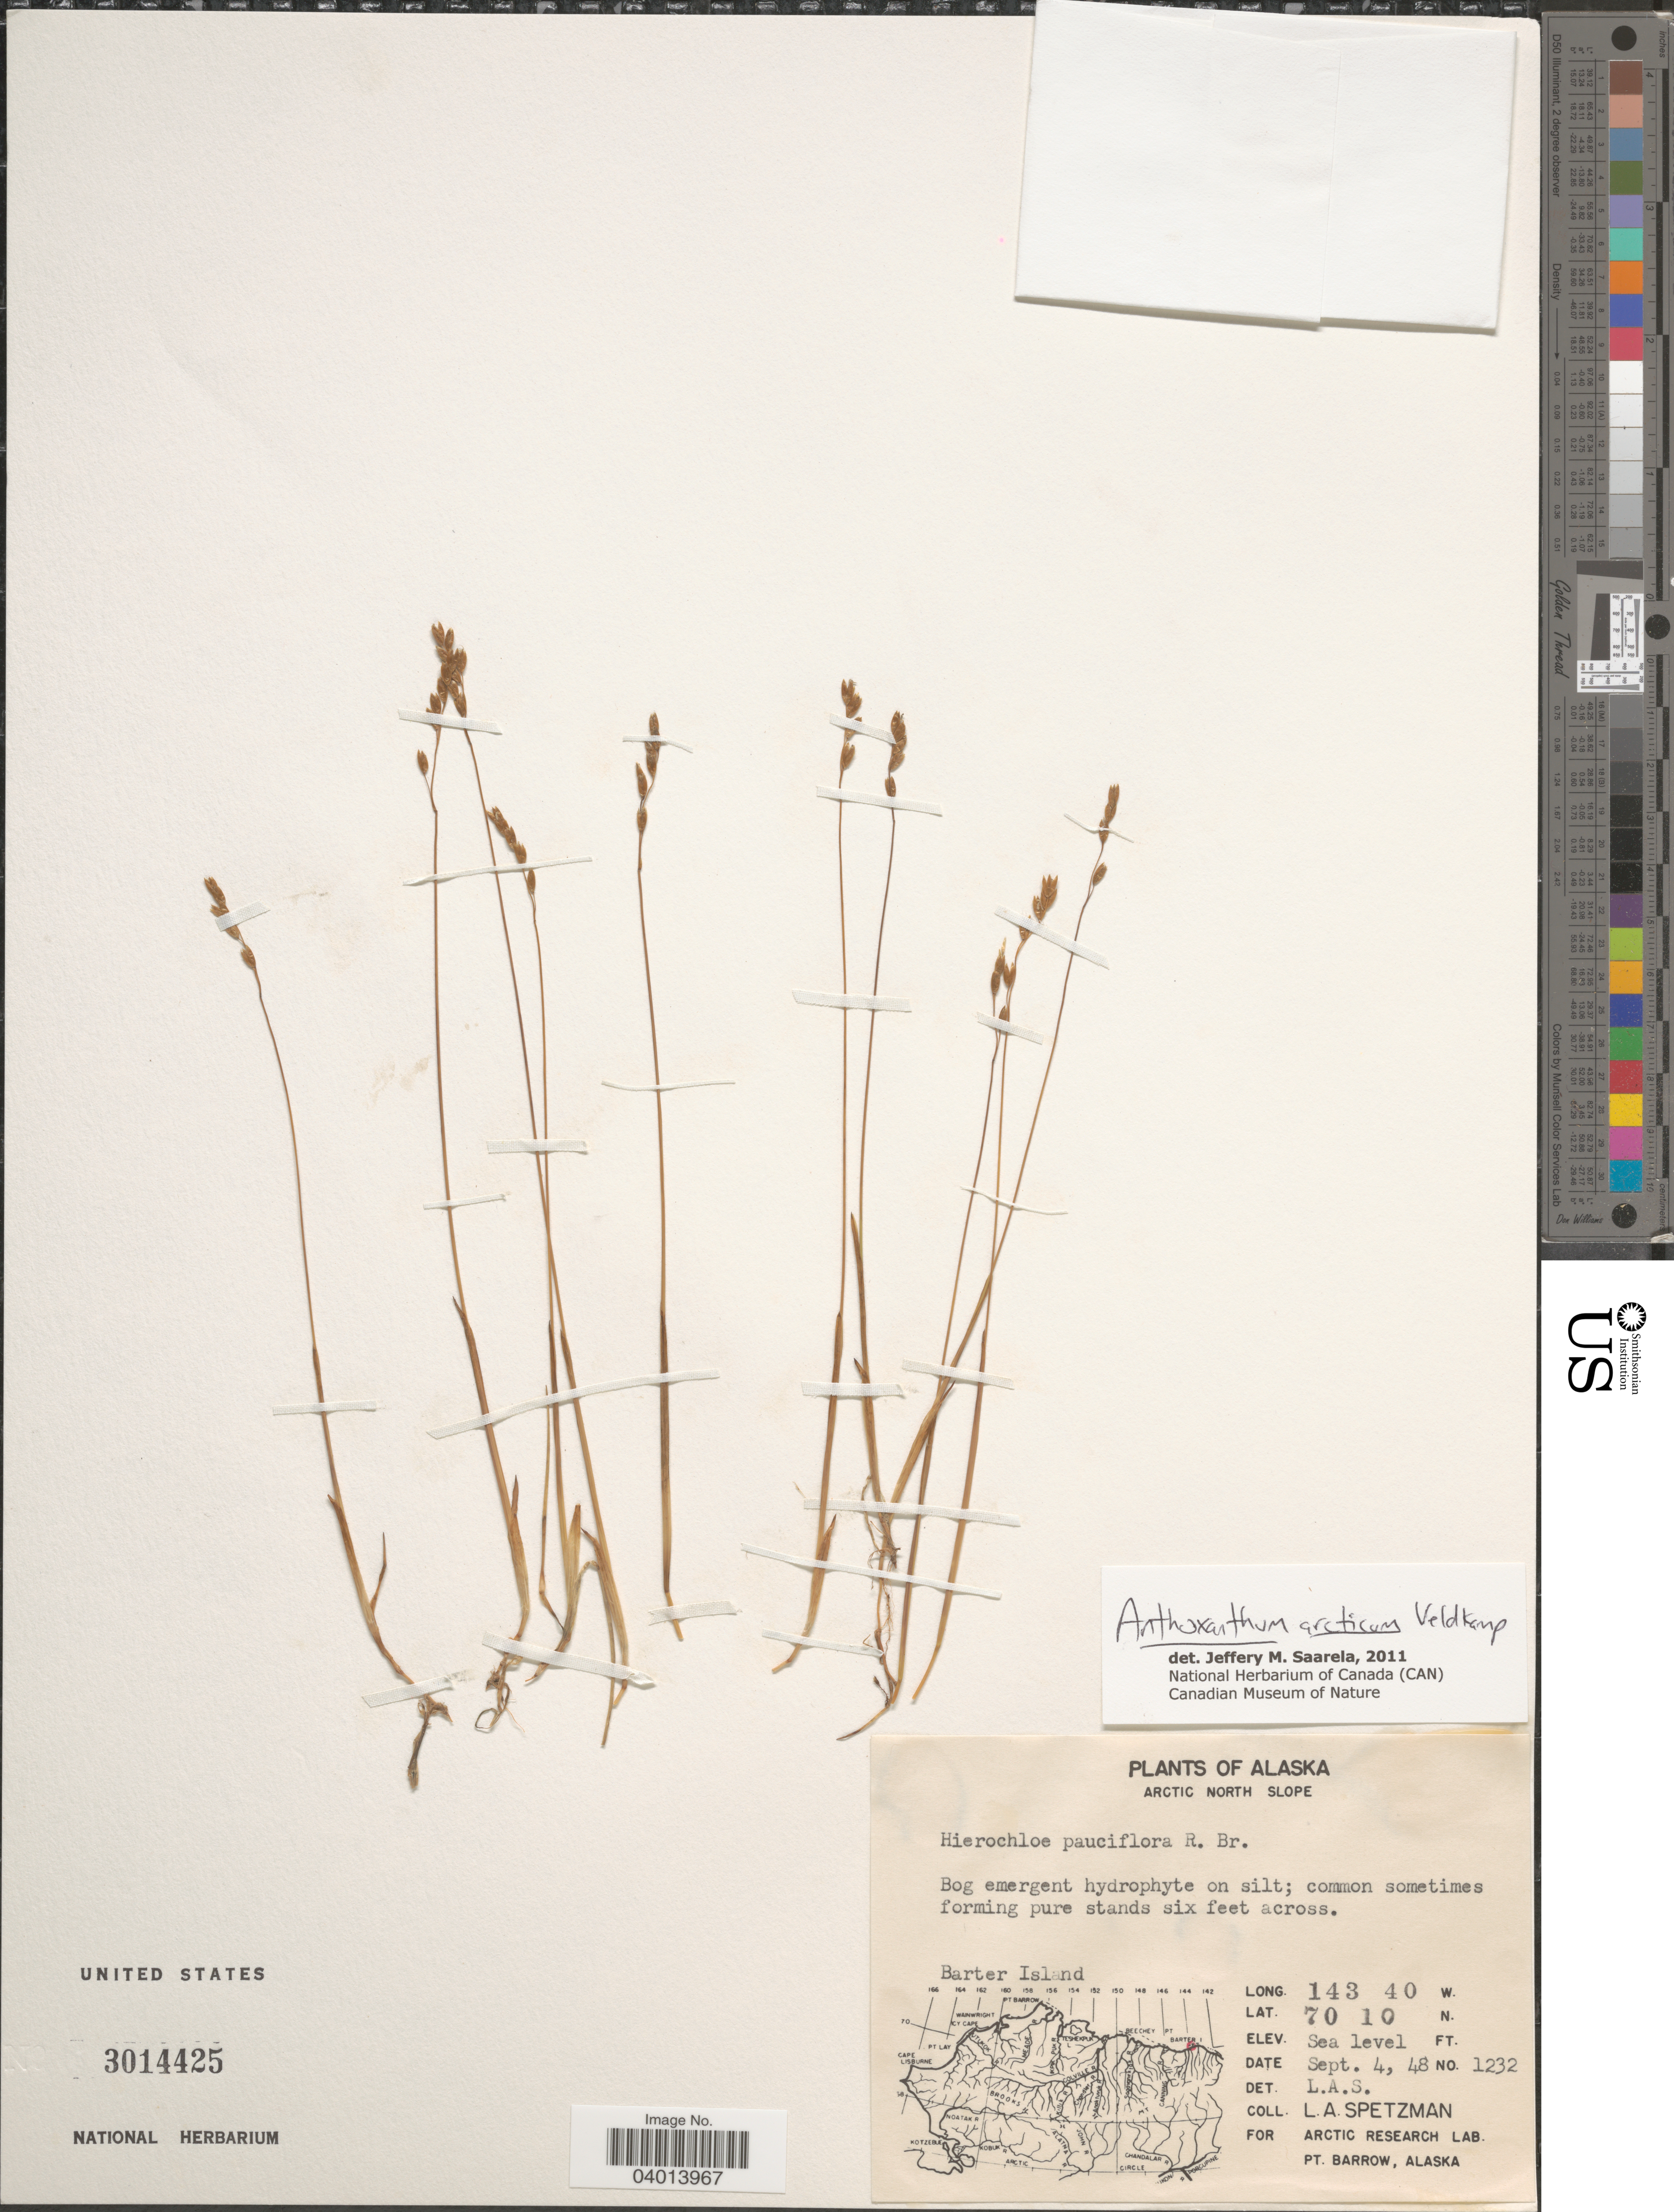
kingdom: Plantae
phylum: Tracheophyta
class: Liliopsida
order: Poales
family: Poaceae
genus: Anthoxanthum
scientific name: Anthoxanthum arcticum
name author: Veldkamp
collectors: L. Spetzman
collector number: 1232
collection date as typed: Transcribed d/m/y: 4/9/48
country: United States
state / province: Alaska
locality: Arctic North Slope. Barter Island.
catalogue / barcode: US 3014425